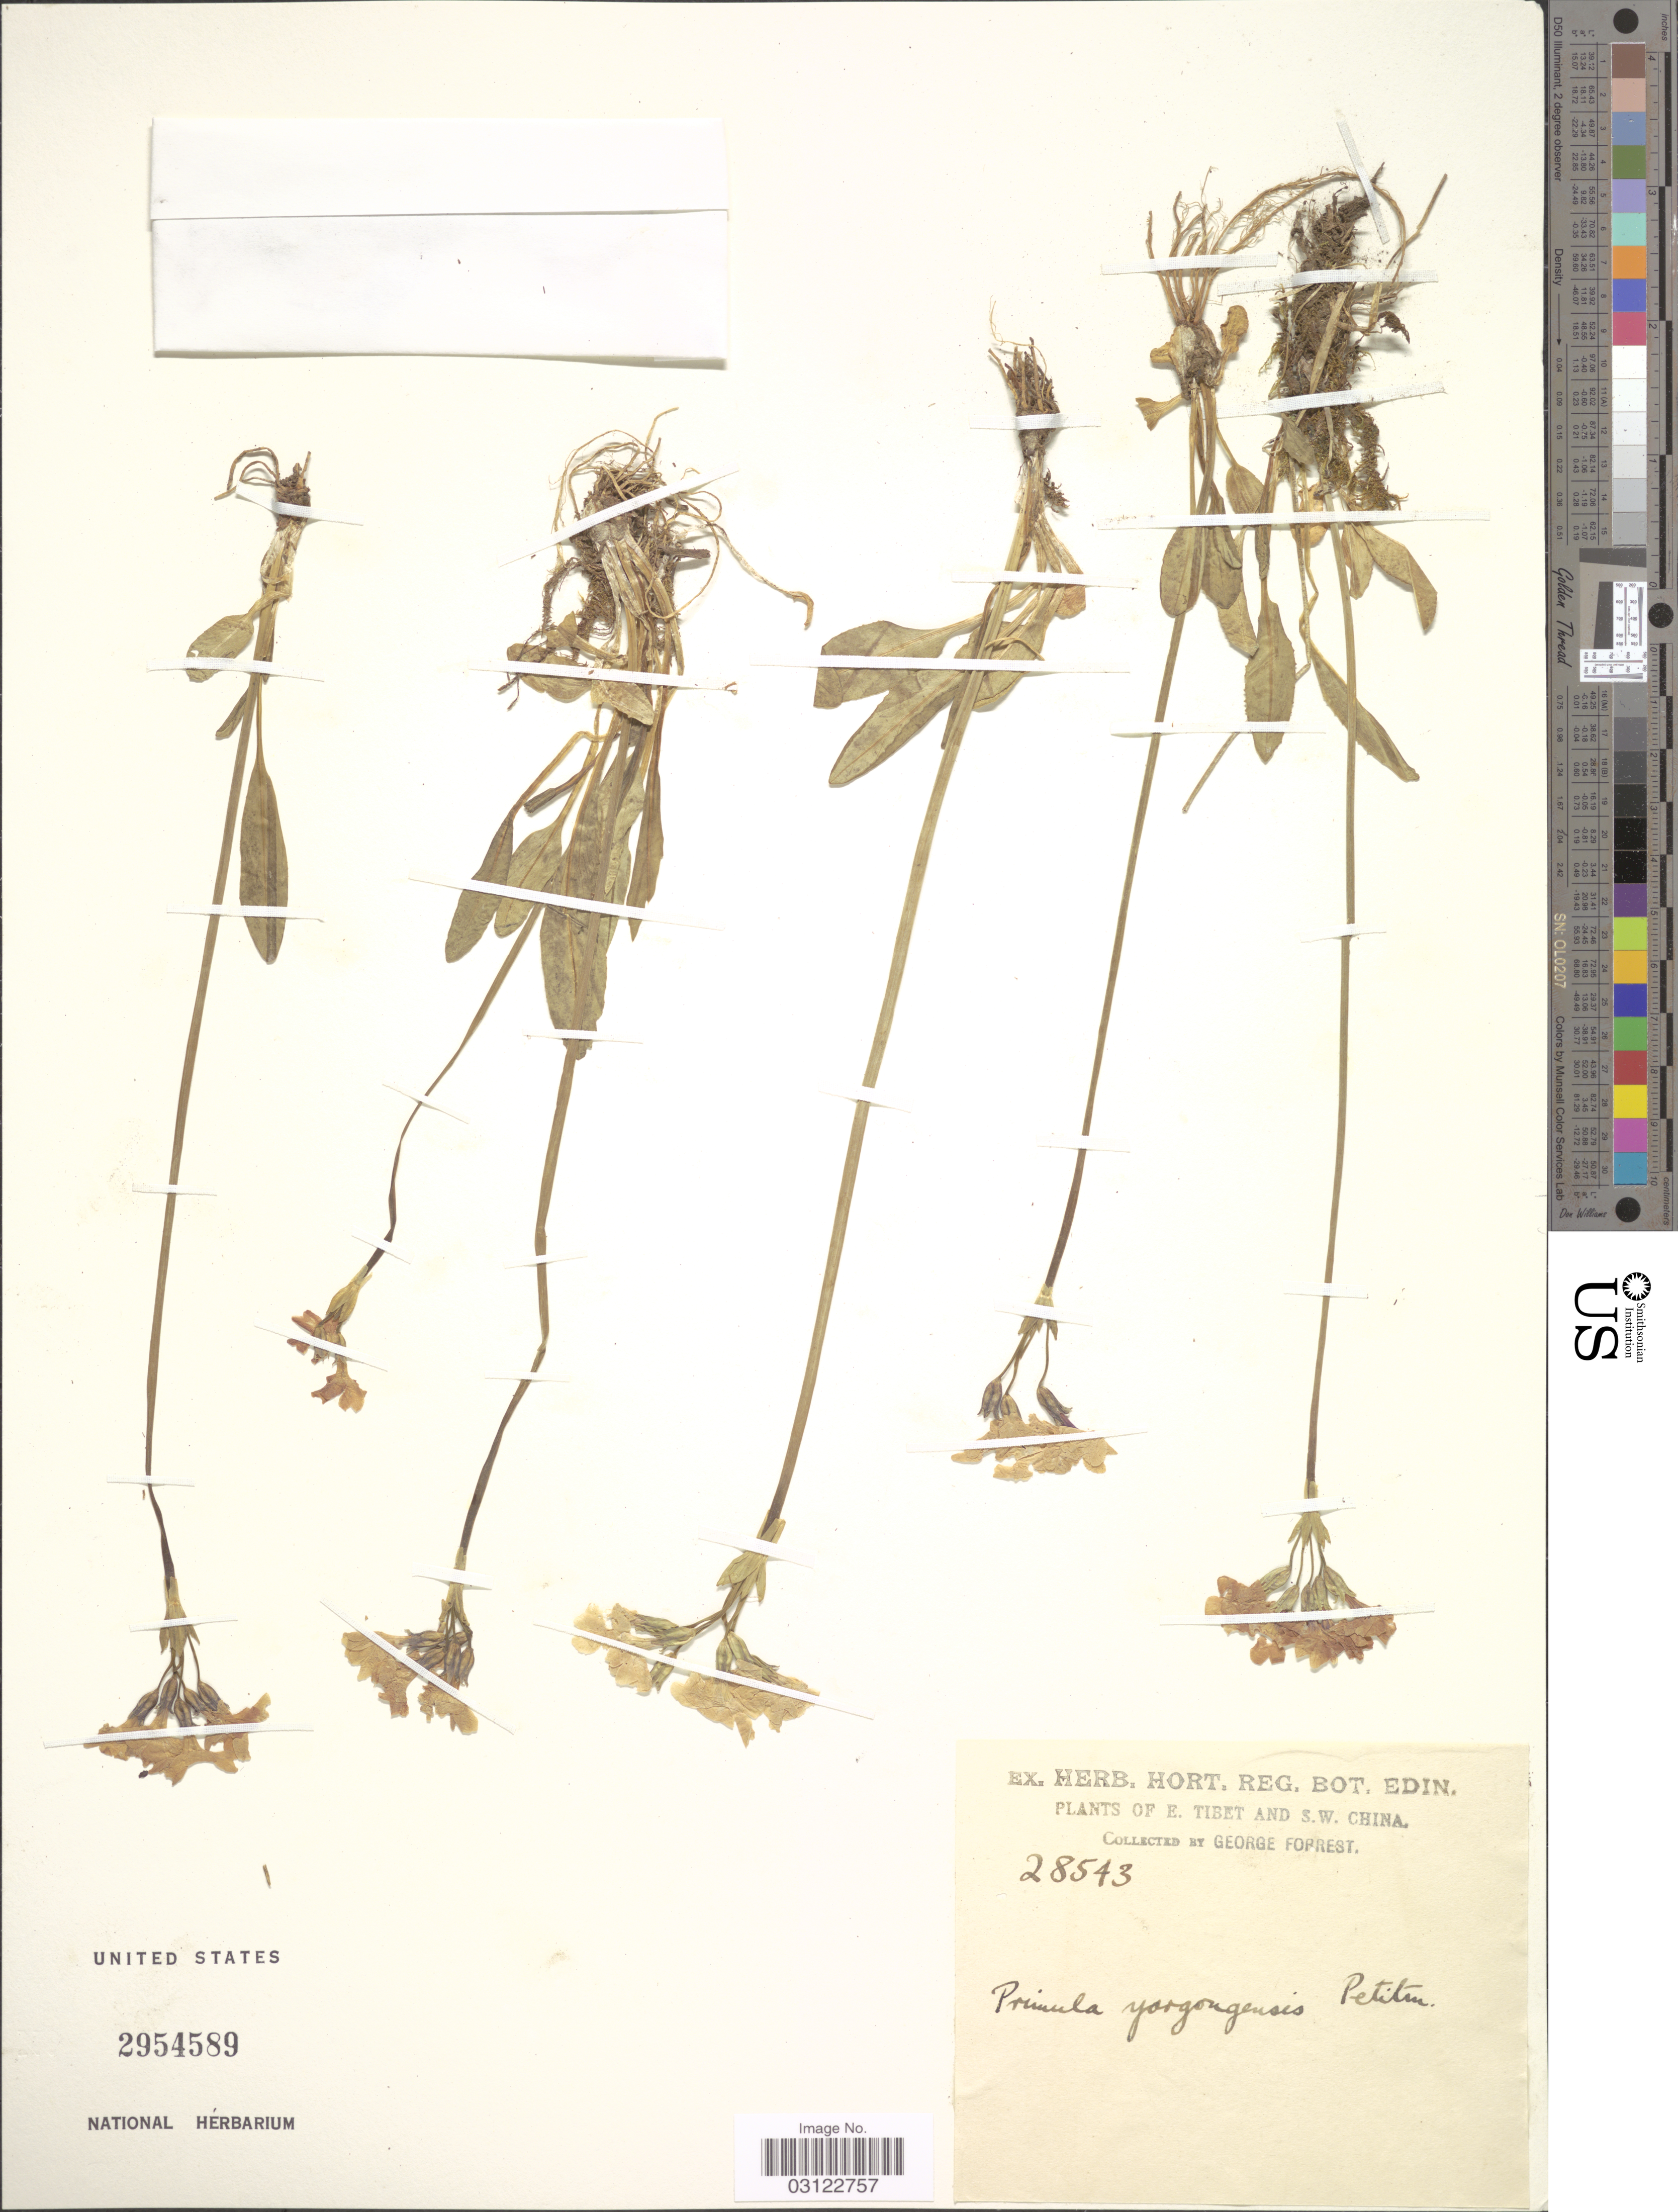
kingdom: Plantae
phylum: Tracheophyta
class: Magnoliopsida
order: Ericales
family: Primulaceae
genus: Primula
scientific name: Primula yargongensis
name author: Petitm.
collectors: G. Forrest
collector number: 28543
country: China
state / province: Xizang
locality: E. Tibet and S.W. China.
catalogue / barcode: US 2954589